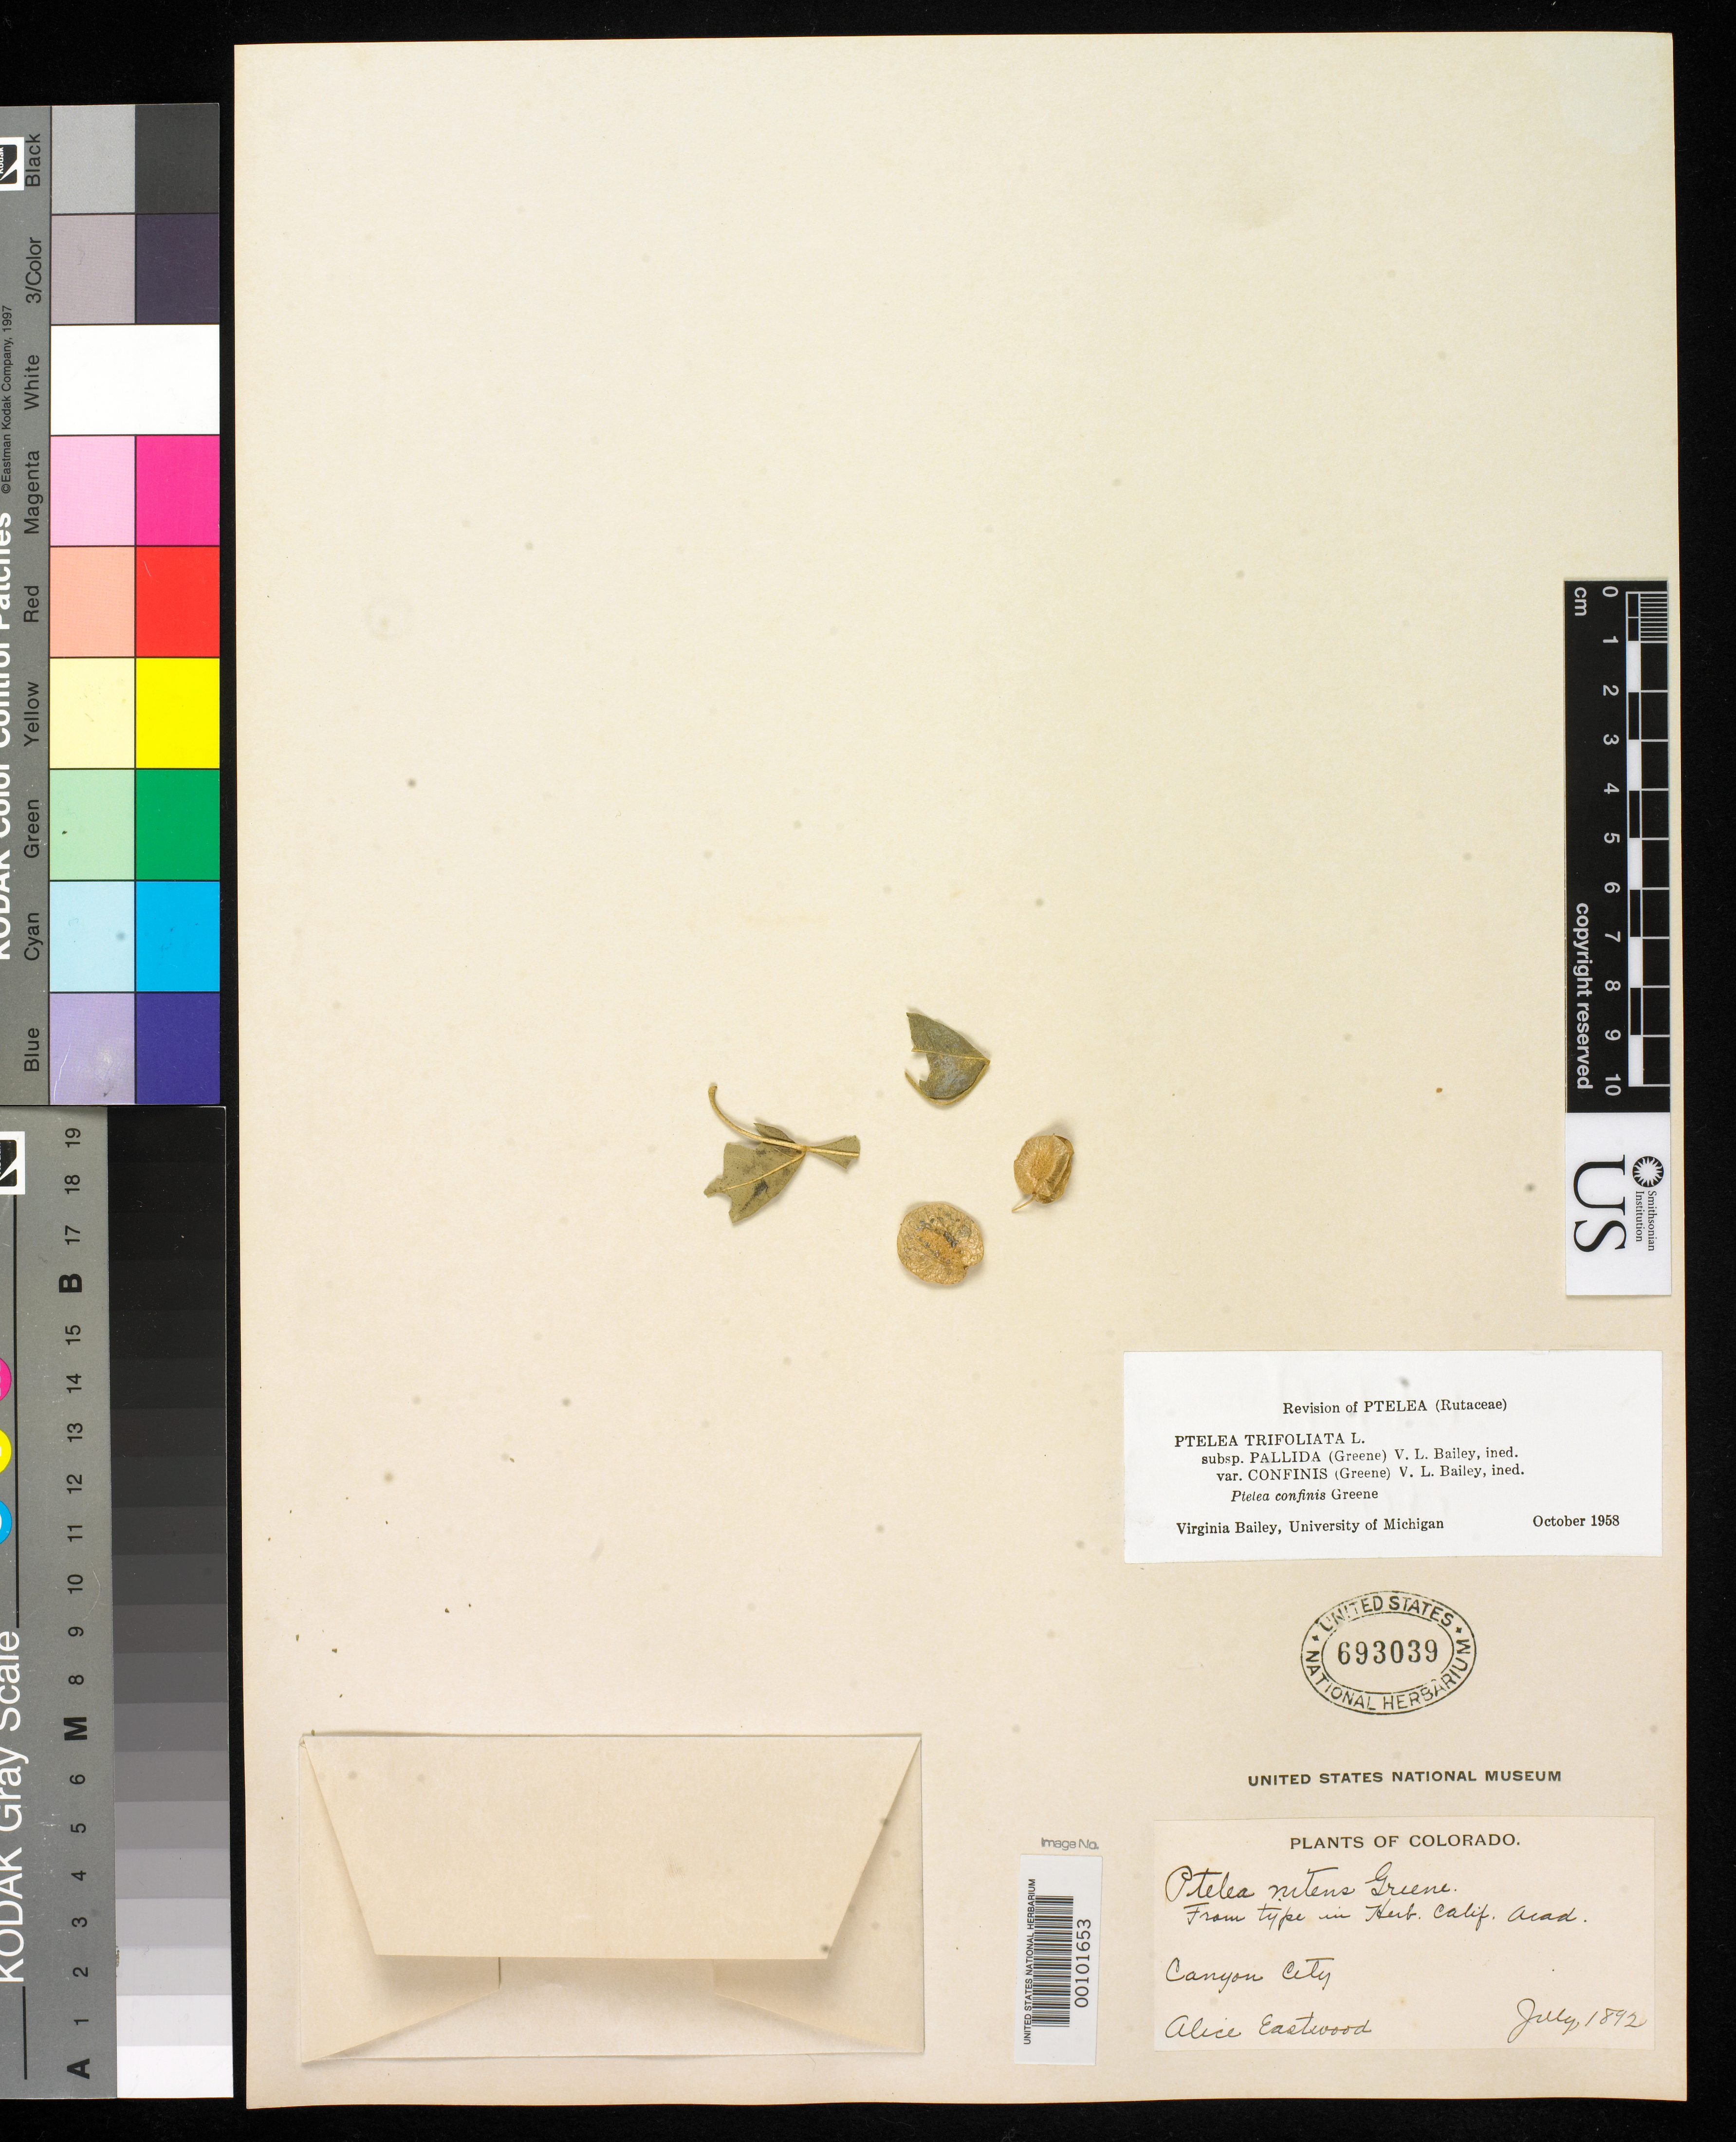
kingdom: Plantae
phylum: Tracheophyta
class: Magnoliopsida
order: Sapindales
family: Rutaceae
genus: Ptelea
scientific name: Ptelea nitens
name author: Greene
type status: Isotype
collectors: A. Eastwood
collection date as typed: Jul 1892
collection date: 1892-07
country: United States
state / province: Colorado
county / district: Fremont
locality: Canyon of the Arkansas River above Canon City.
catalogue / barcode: US 693039